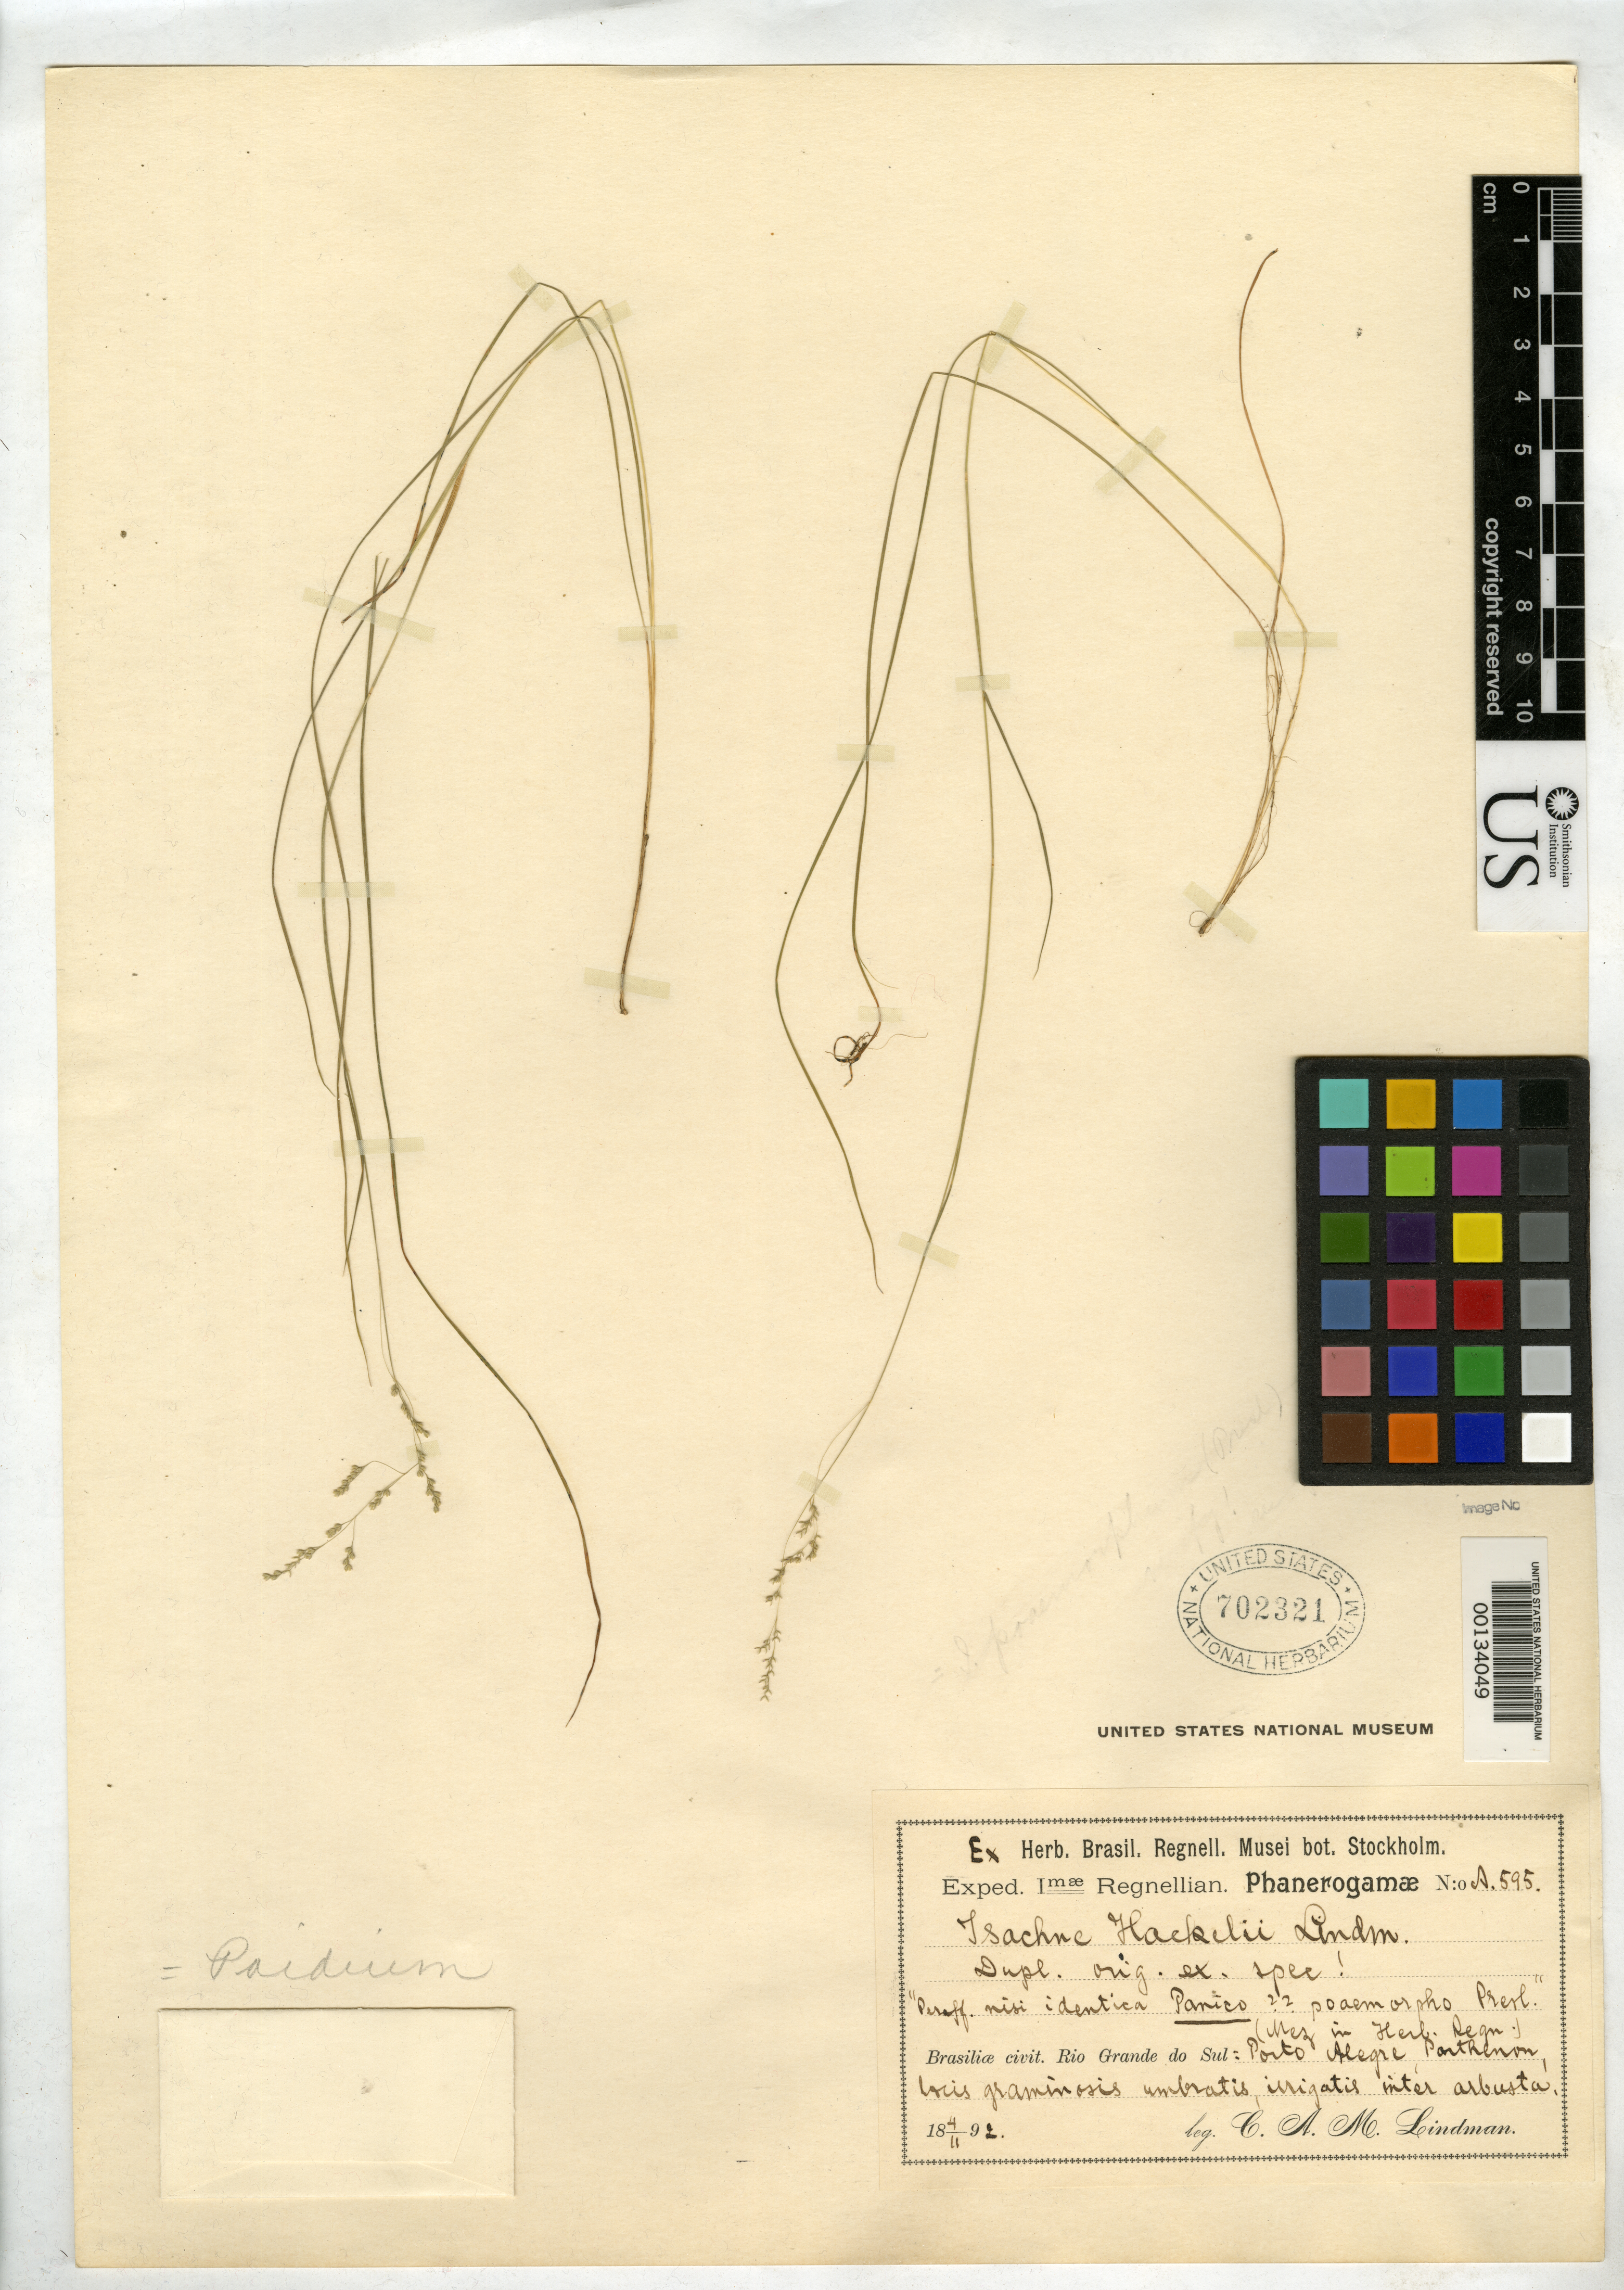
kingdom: Plantae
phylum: Tracheophyta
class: Liliopsida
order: Poales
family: Poaceae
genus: Isachne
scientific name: Isachne hackelii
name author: Lindm.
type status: Type Collection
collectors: C. A. M. Lindman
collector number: A 595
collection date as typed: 04 Nov 1892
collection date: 1892-11-04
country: Brazil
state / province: Rio Grande do Sul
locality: Porte Alegre, Ponthenon.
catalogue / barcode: US 702321